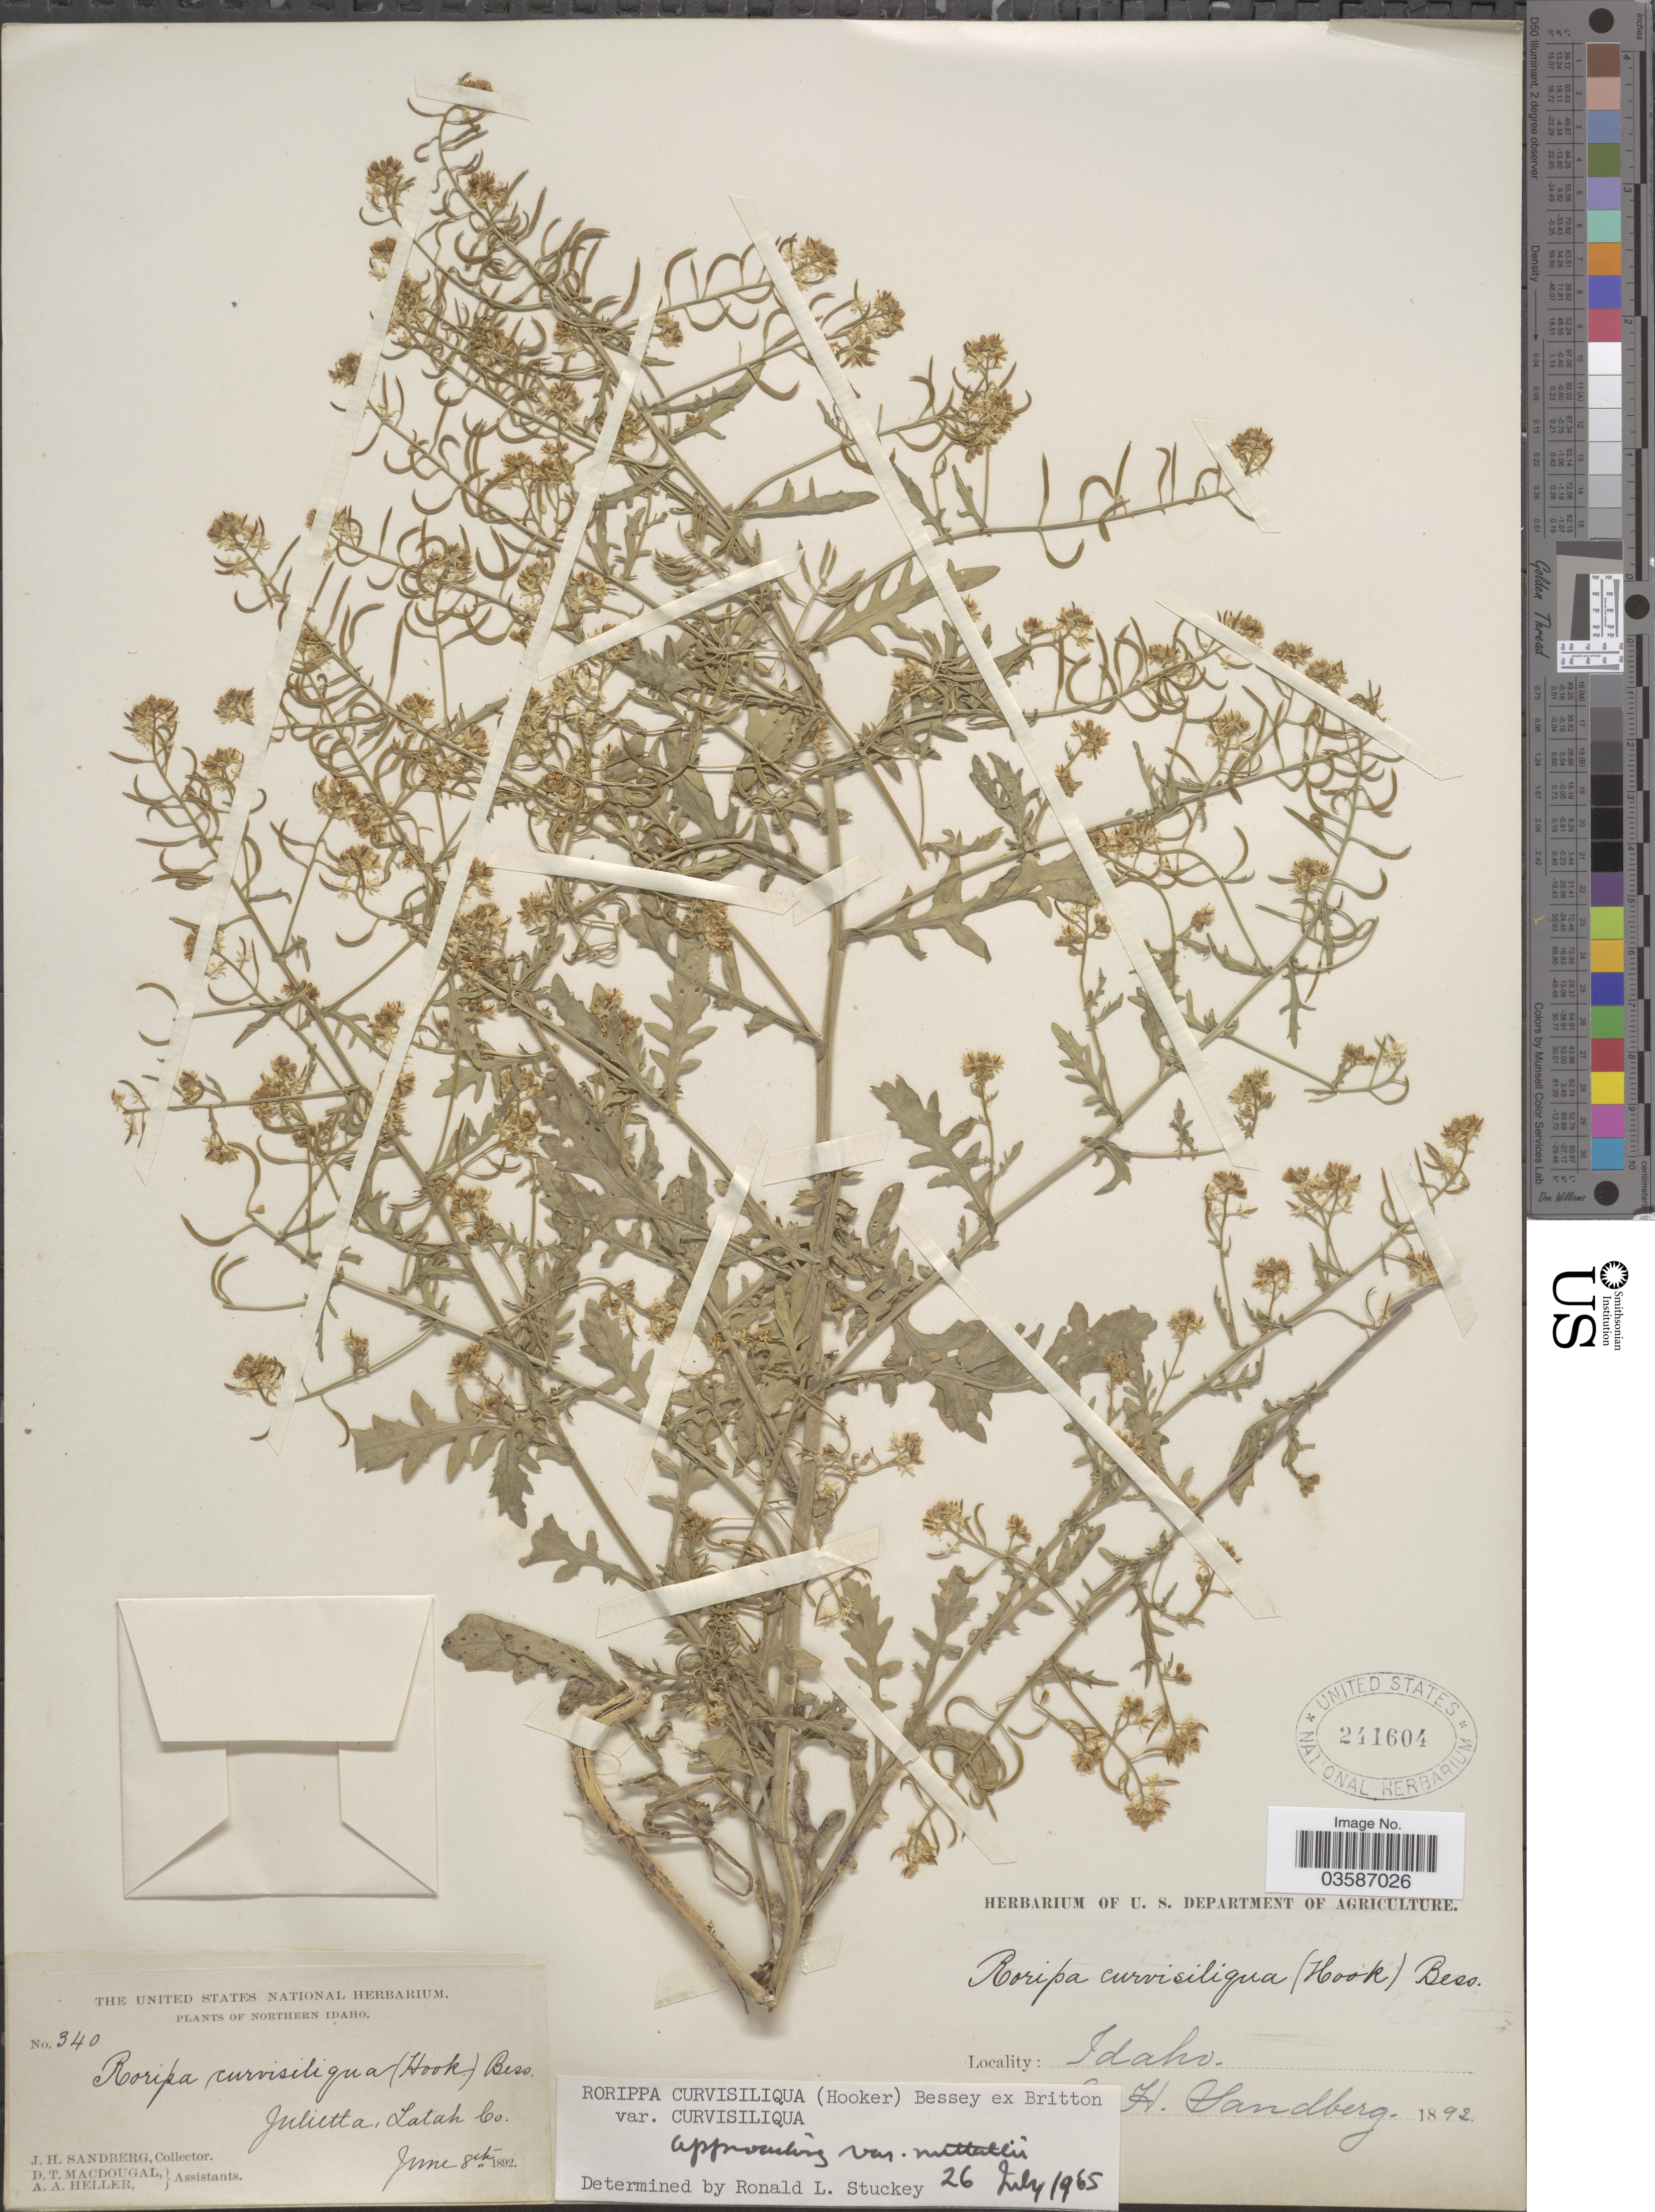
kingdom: Plantae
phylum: Tracheophyta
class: Magnoliopsida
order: Brassicales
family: Brassicaceae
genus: Rorippa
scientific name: Rorippa curvisiliqua var. curvisiliqua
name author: (Hook.) Bessey ex Britton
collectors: J. H. Sandberg, D. T. MacDougal & A. A. Heller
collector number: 340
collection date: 1892-06-08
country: United States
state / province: Idaho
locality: Northern Idaho. Julietta, Latah Co.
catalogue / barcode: US 241604